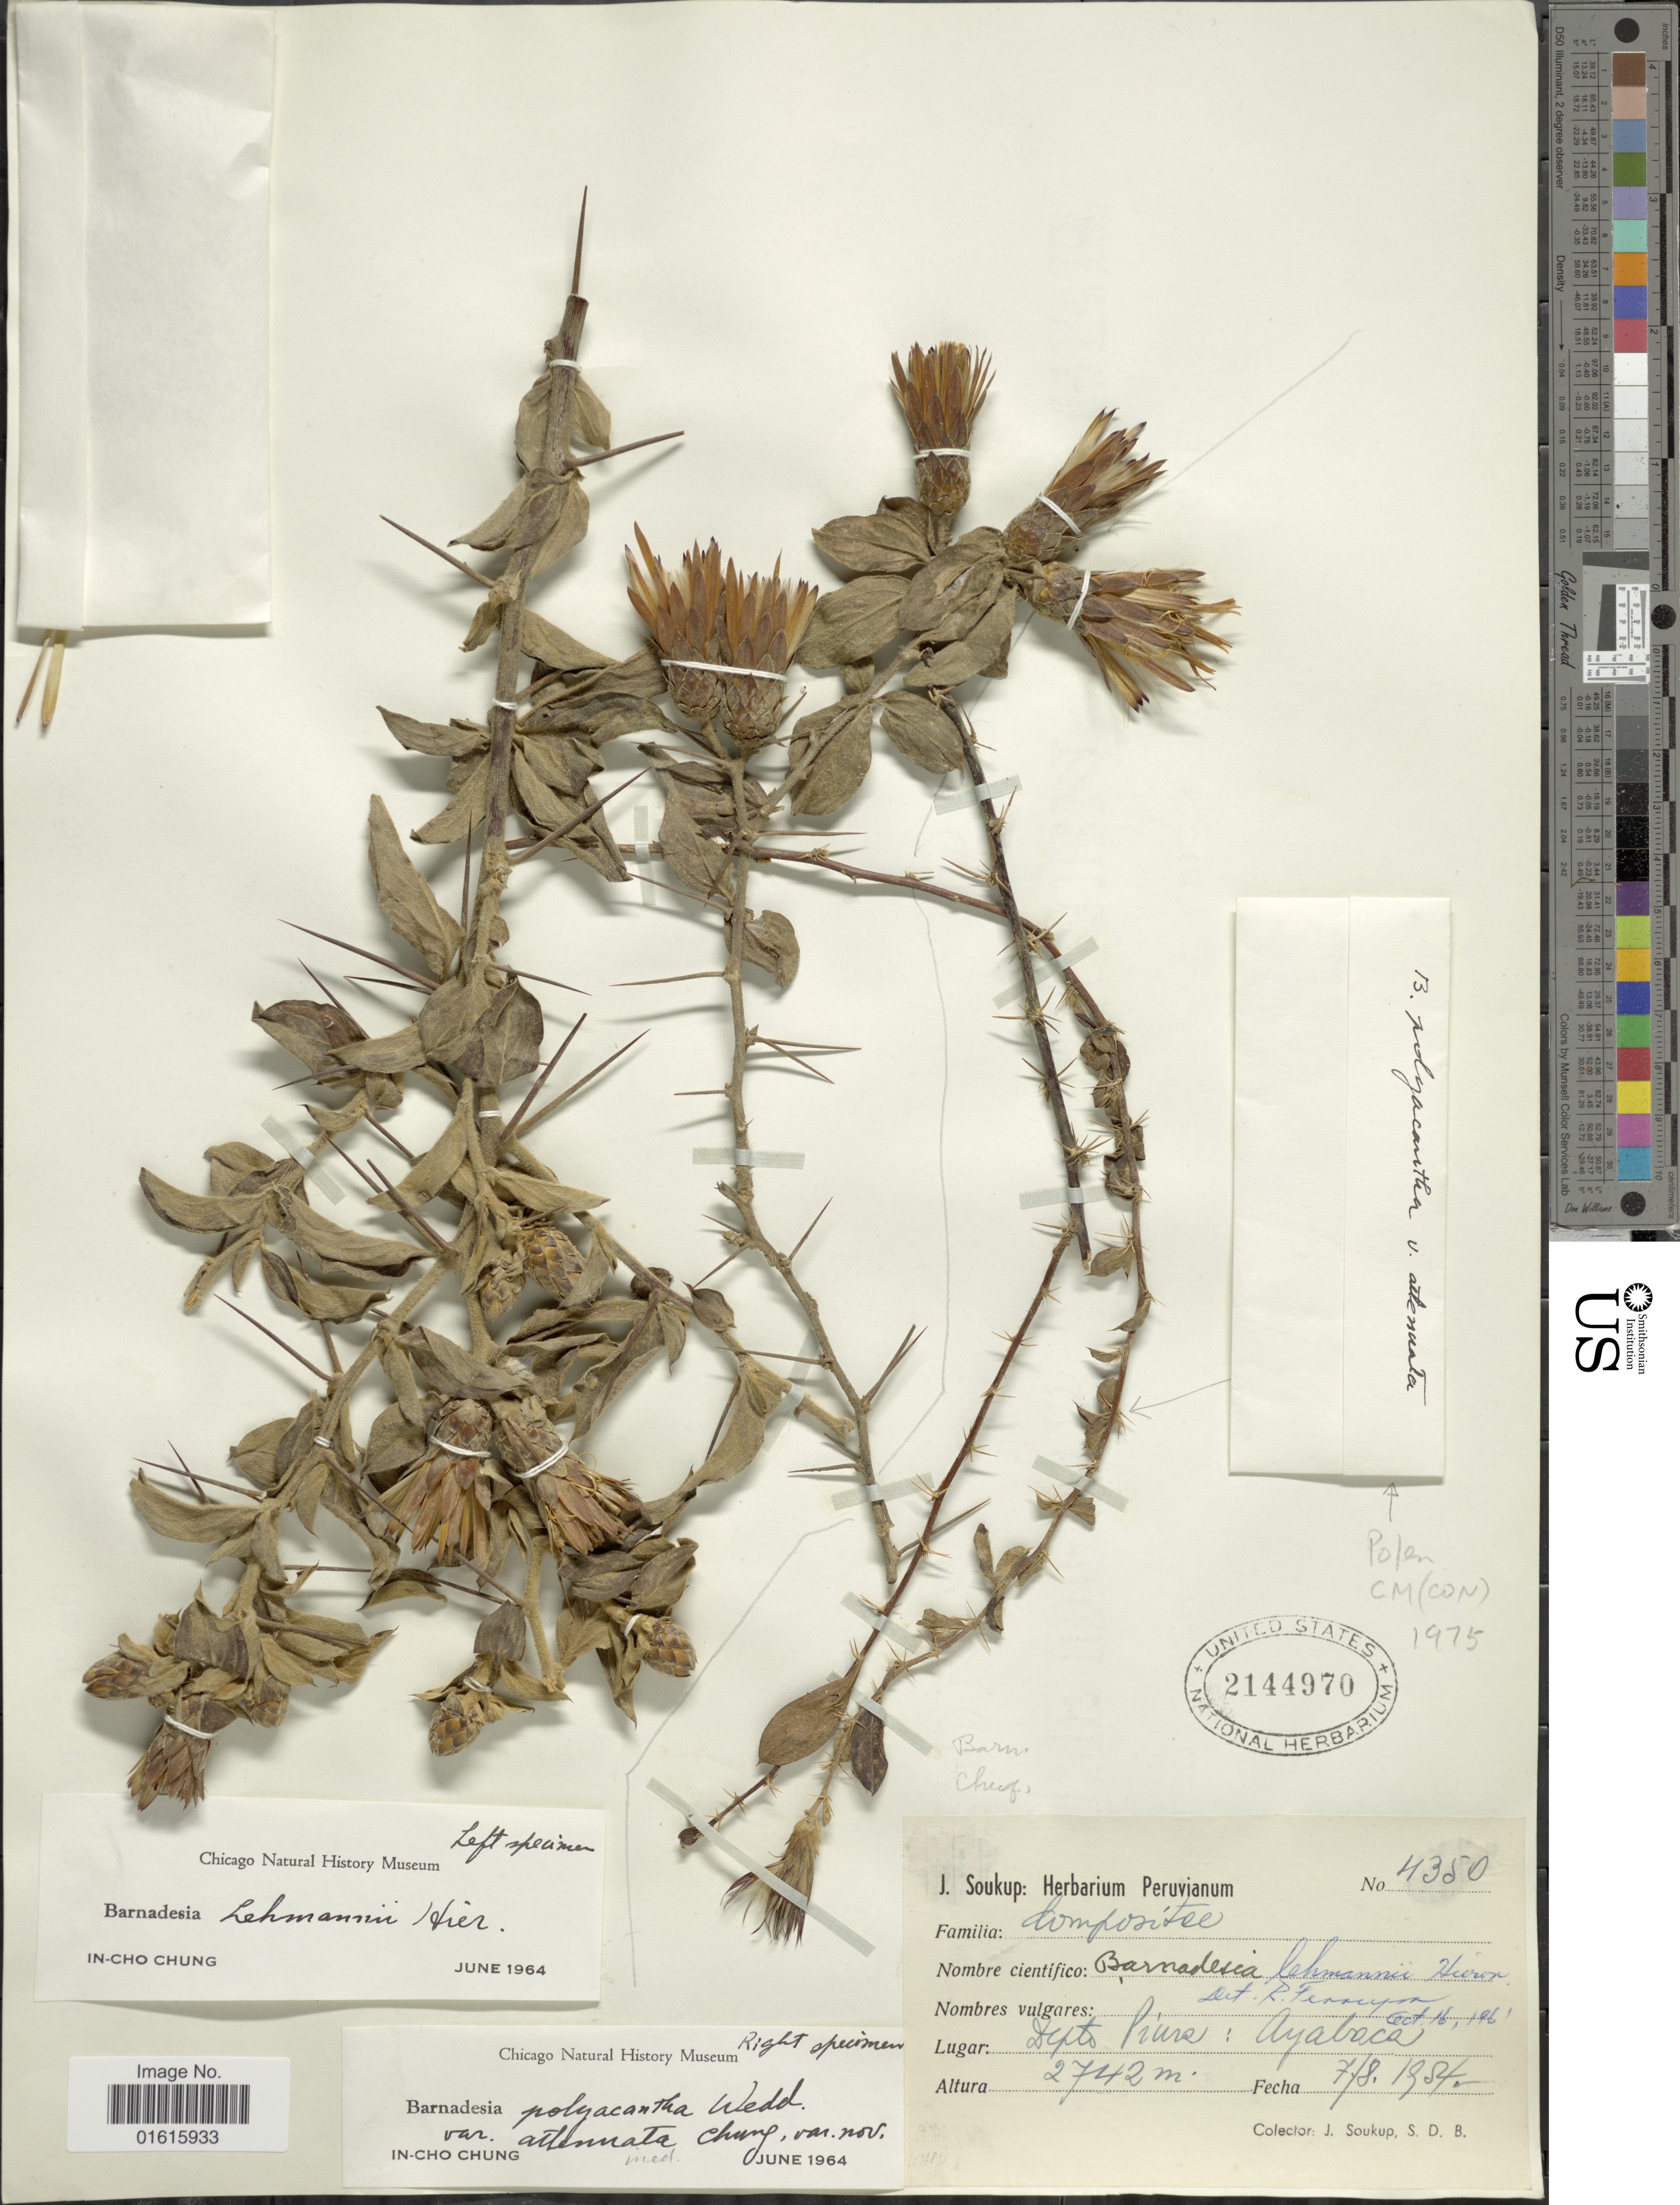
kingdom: Plantae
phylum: Tracheophyta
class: Magnoliopsida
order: Asterales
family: Asteraceae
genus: Barnadesia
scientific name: Barnadesia polyacantha var. attenuata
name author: I.C. Chung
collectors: J. Soukup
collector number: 4350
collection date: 1984-08-07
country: Peru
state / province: Piura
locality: Ayabaca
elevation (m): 2742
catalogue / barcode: US 2144970